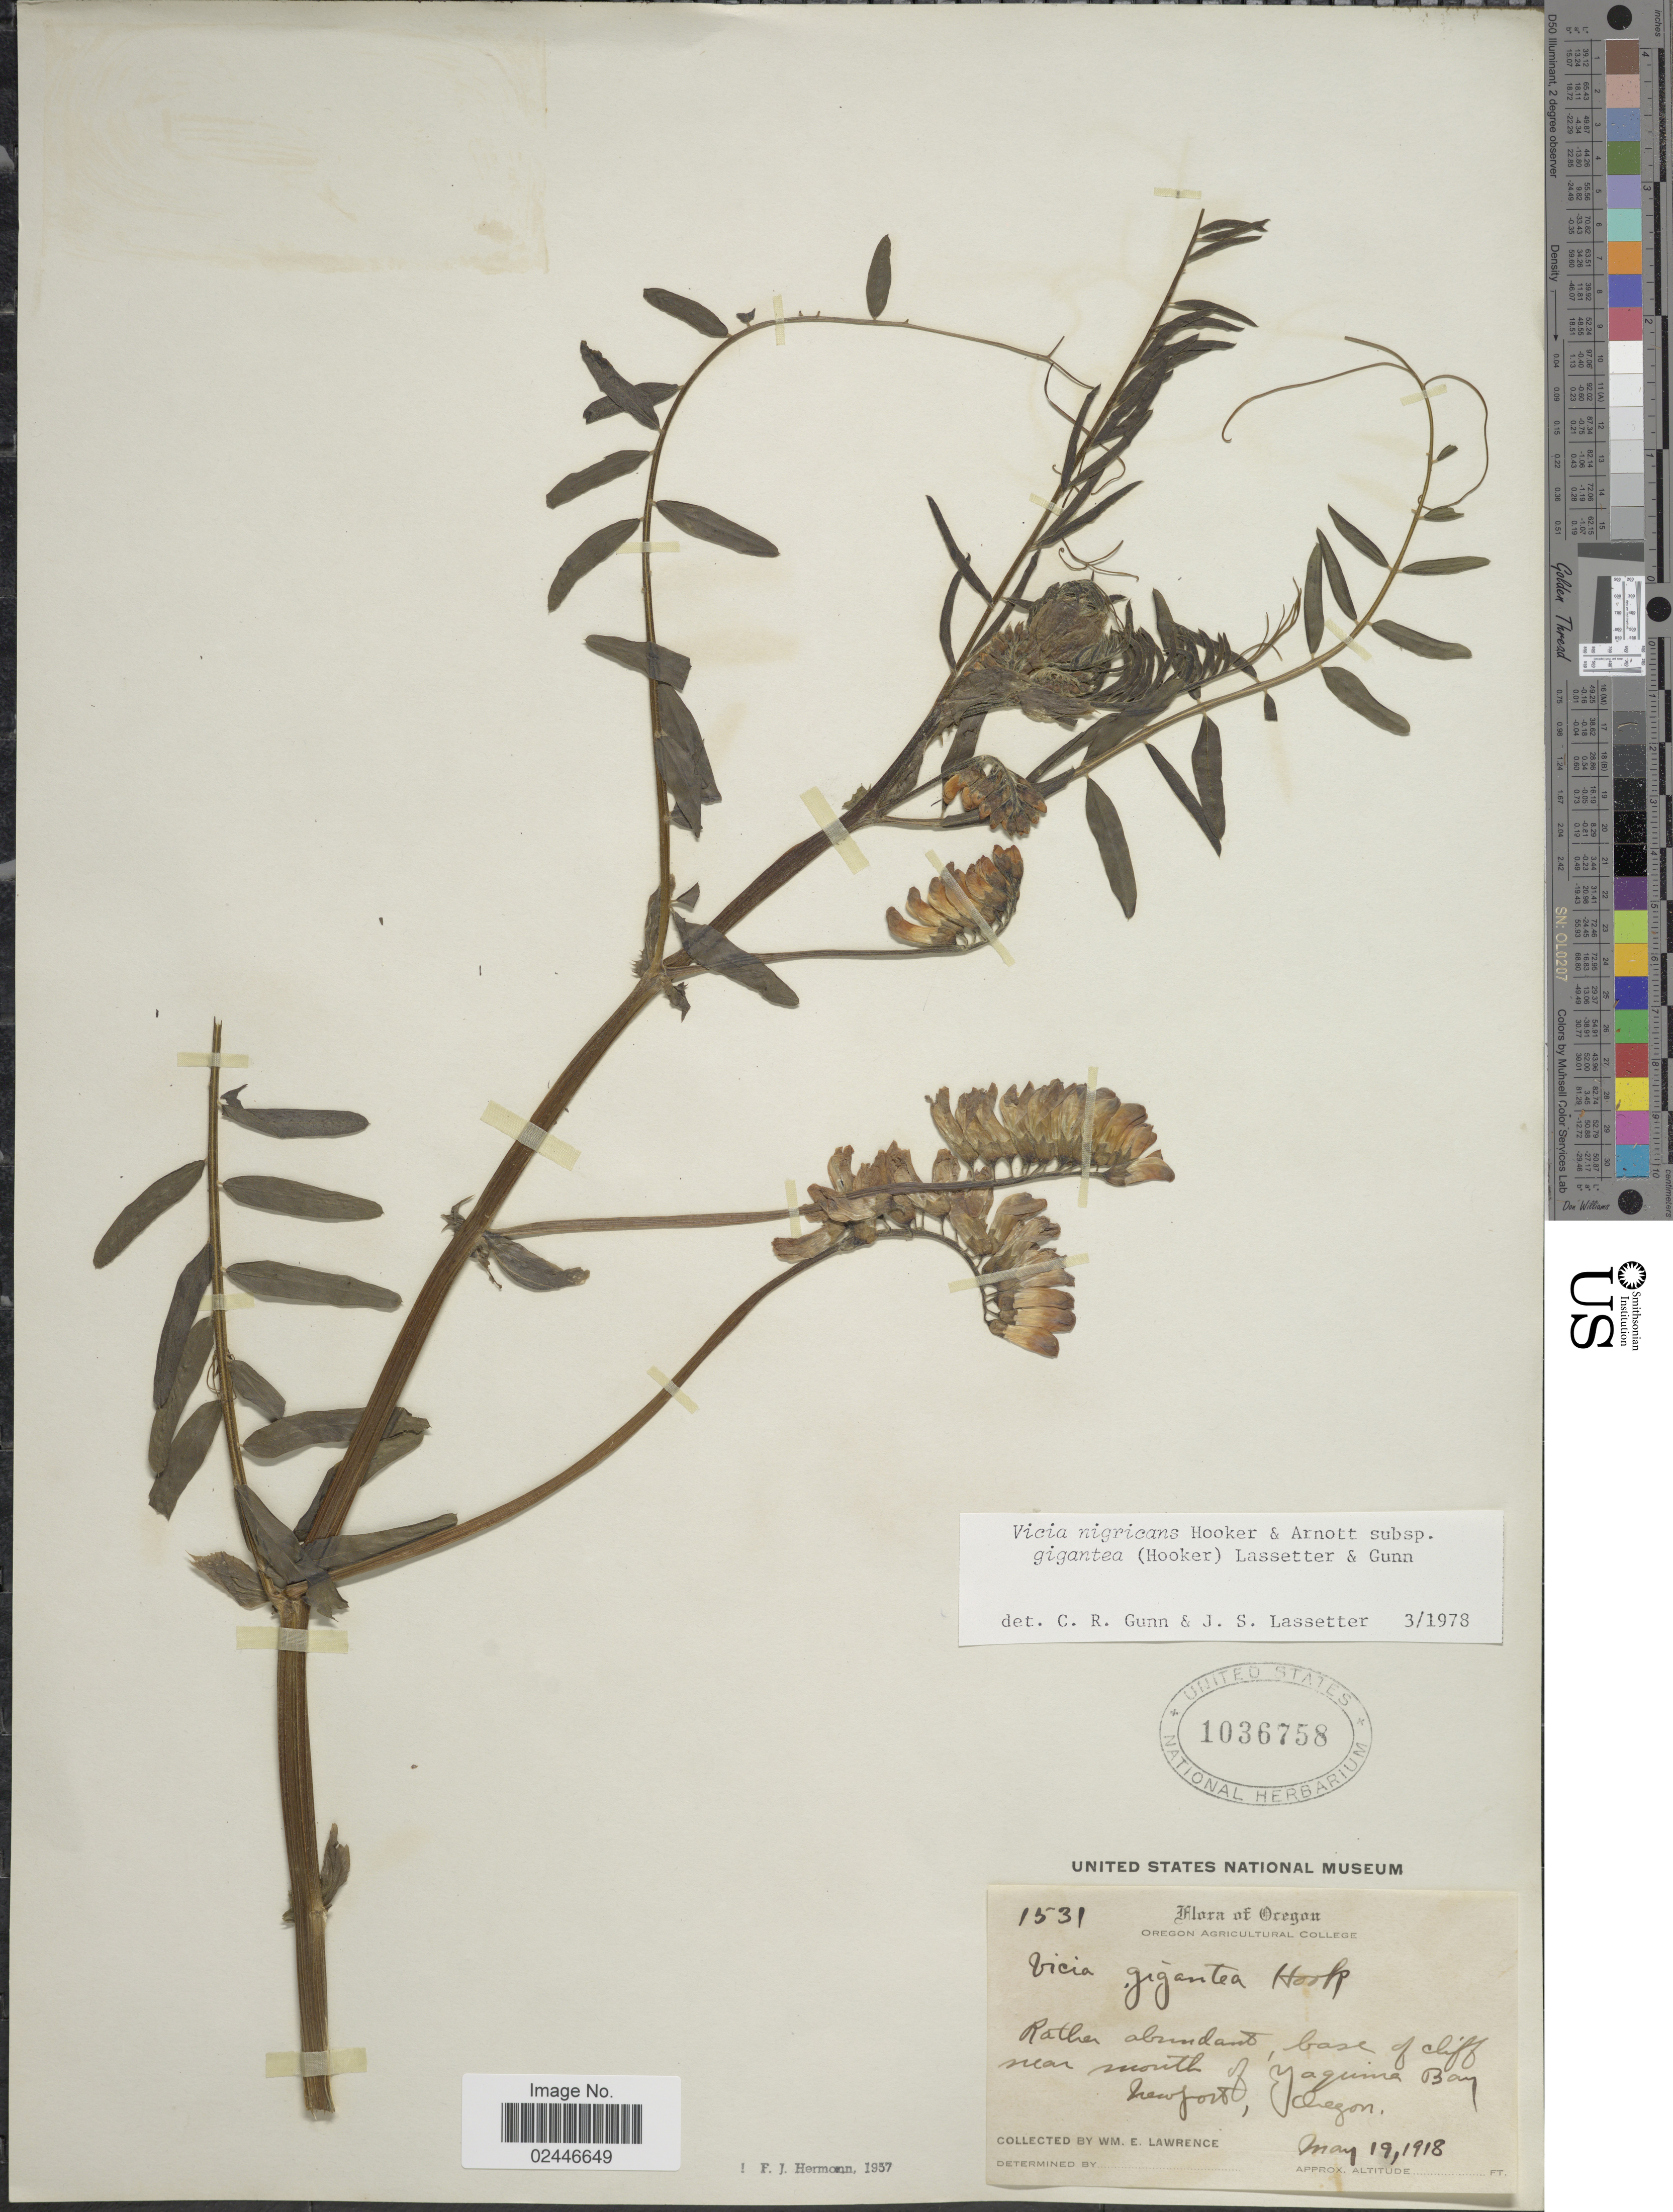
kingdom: Plantae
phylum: Tracheophyta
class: Magnoliopsida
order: Fabales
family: Fabaceae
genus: Vicia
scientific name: Vicia nigricans subsp. gigantea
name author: Hook. & Arn.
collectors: W. Lawrence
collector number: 1531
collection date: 1918-05-19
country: United States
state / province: Oregon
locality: Near mouth of Yaquina Bay, Newfort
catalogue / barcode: US 1036758